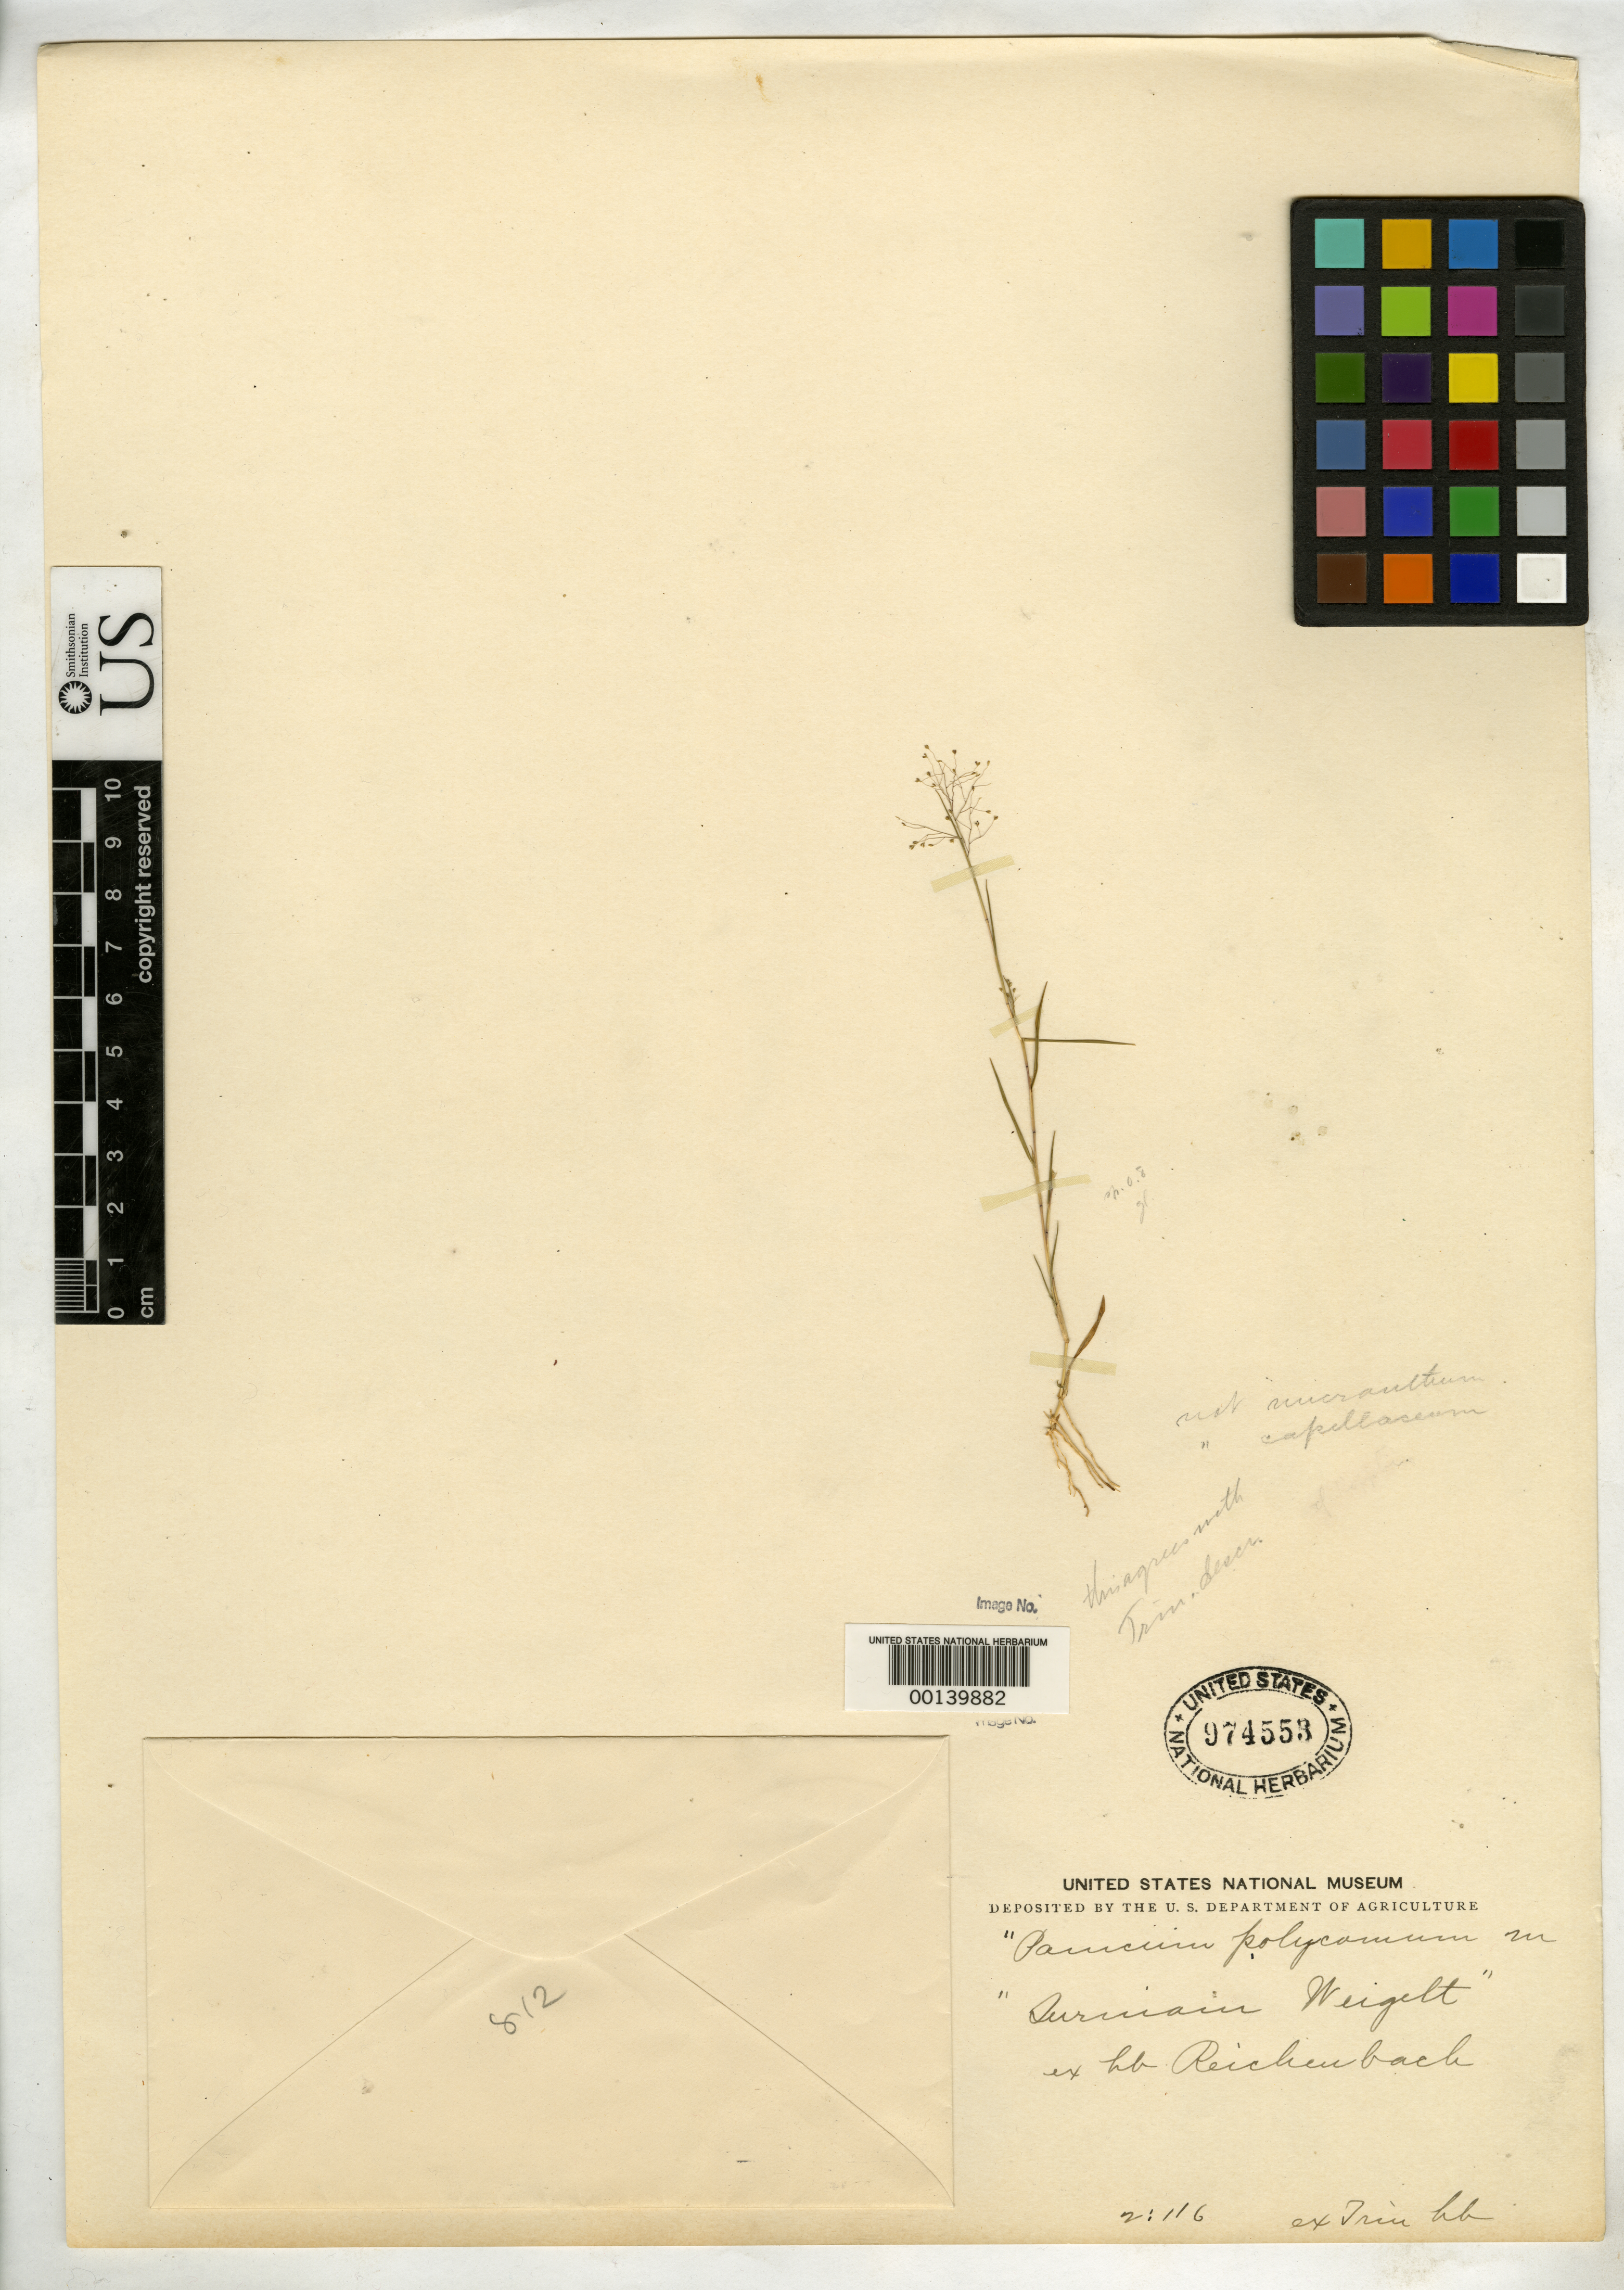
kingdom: Plantae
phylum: Tracheophyta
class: Liliopsida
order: Poales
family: Poaceae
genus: Panicum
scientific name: Panicum polycomum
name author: Trin.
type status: Type Fragment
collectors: C. Weigelt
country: Suriname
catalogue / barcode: US 974553